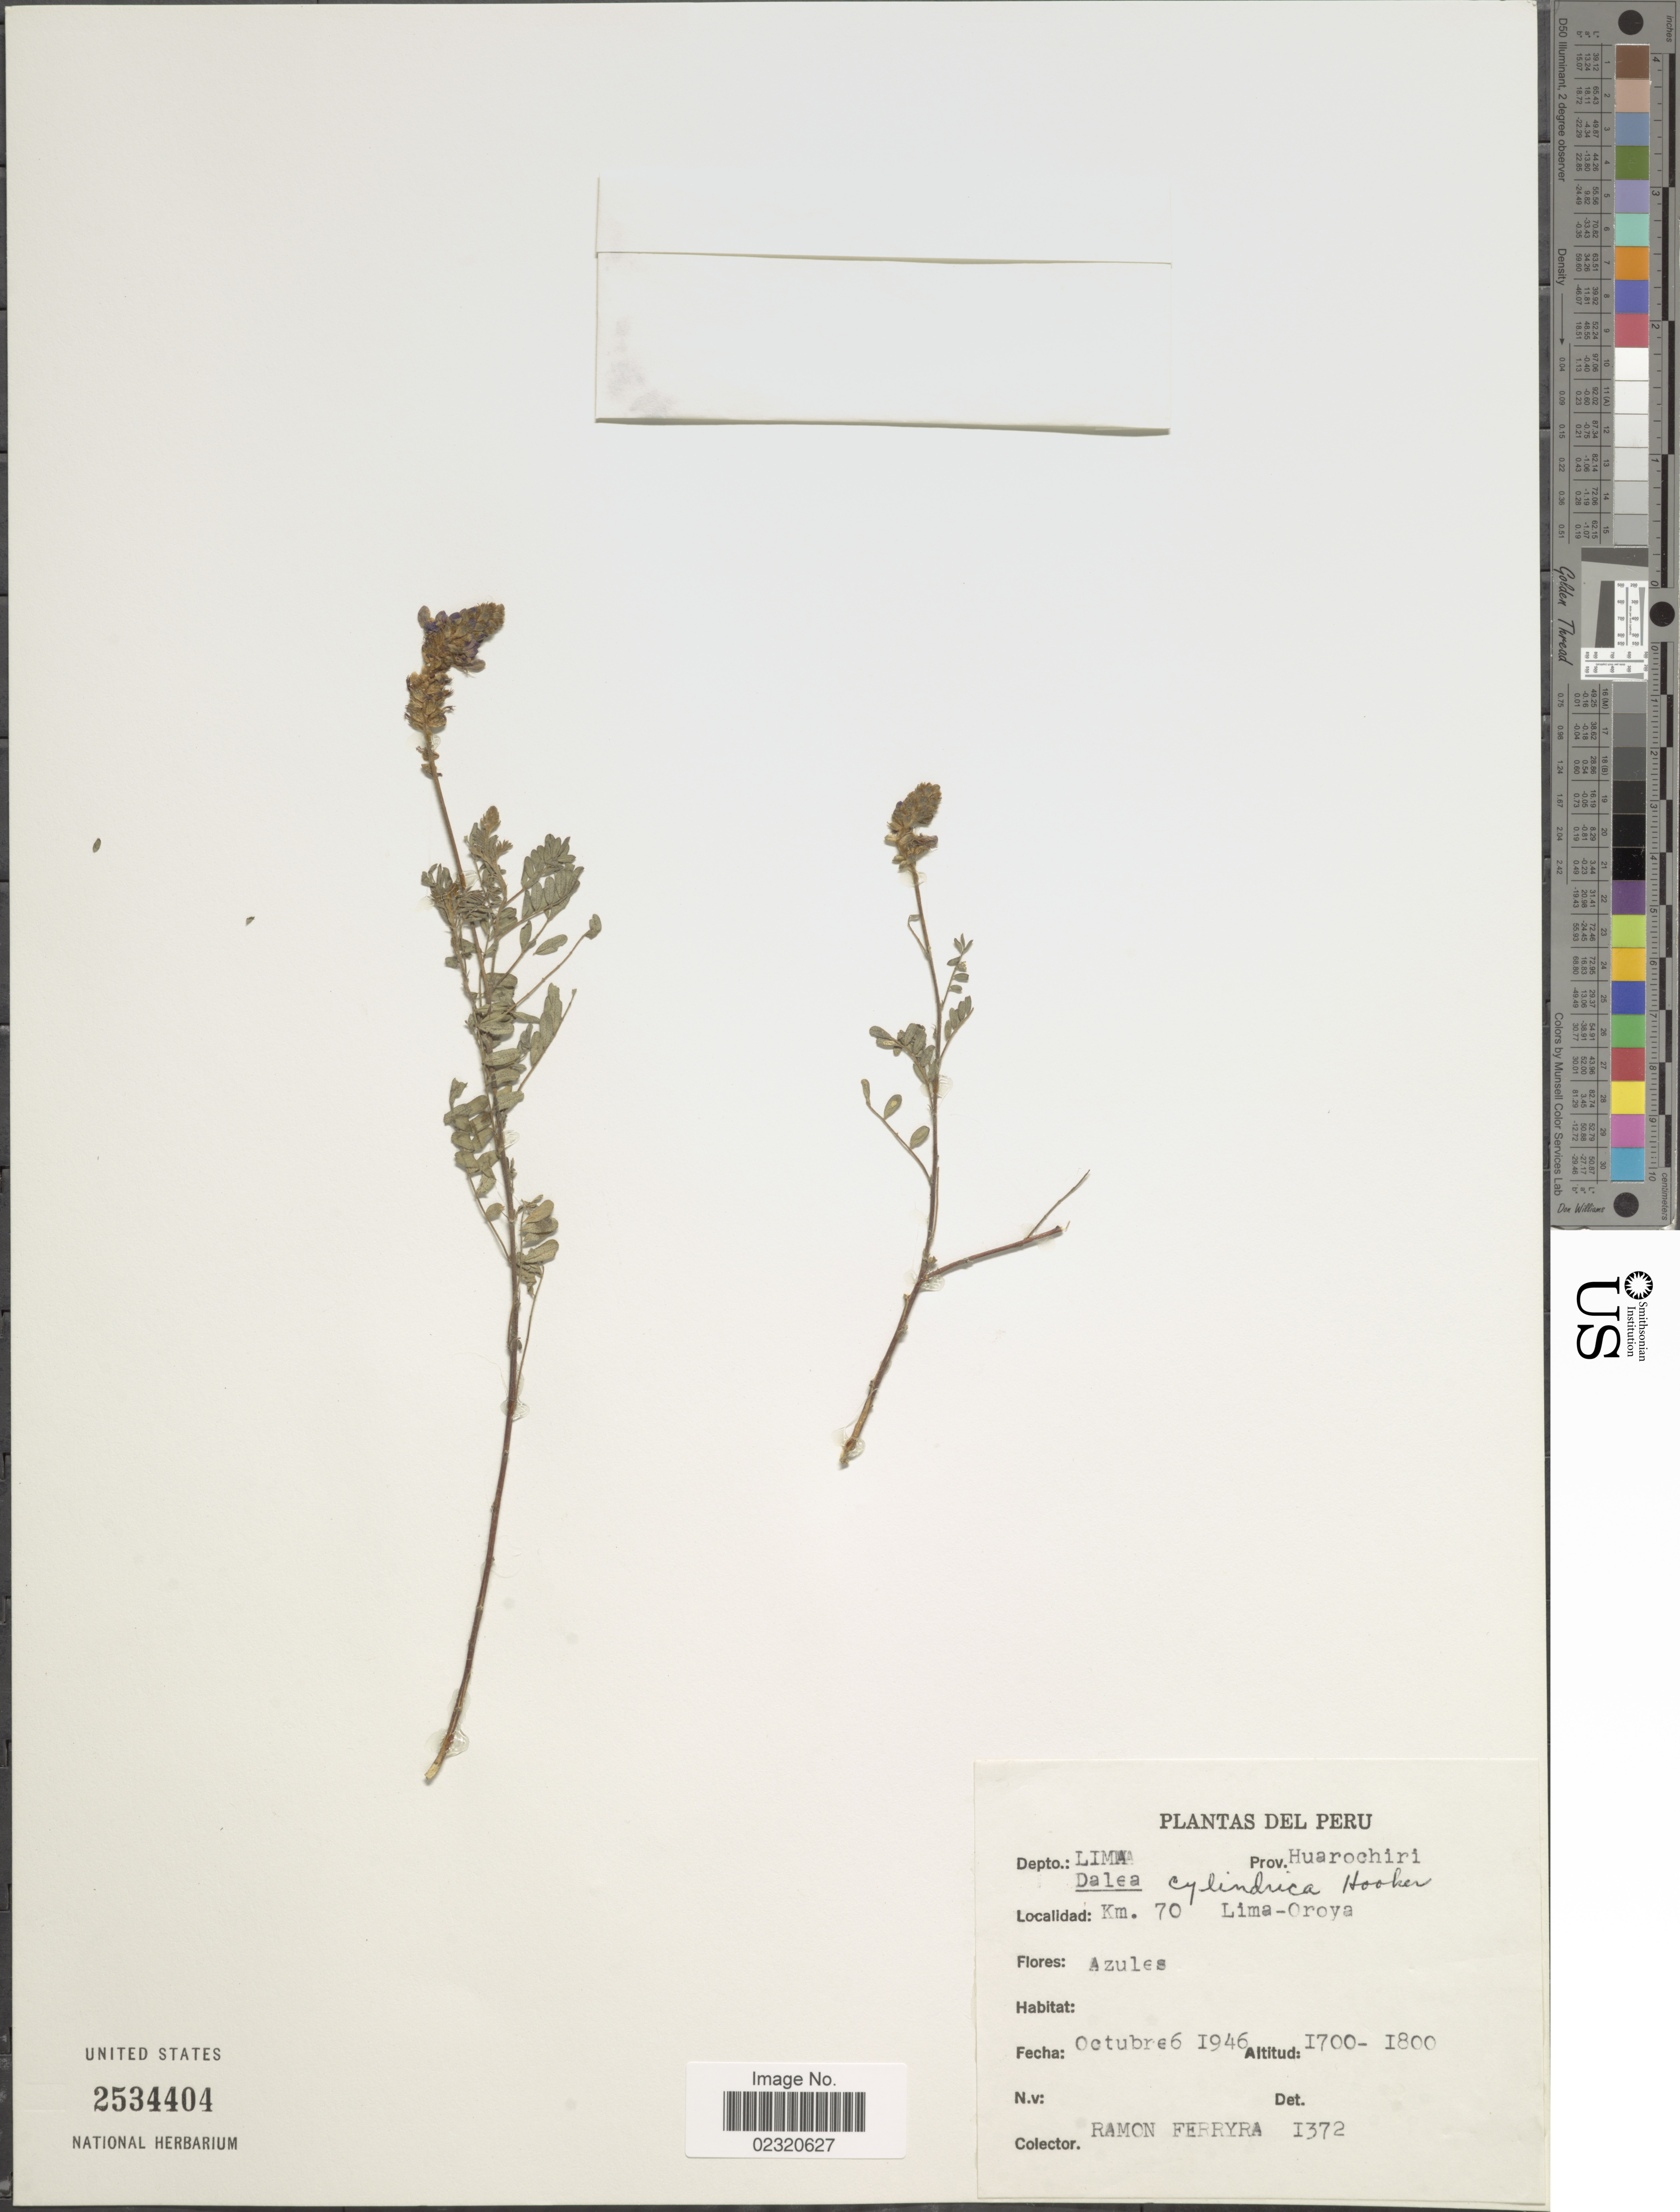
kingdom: Plantae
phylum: Tracheophyta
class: Magnoliopsida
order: Fabales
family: Fabaceae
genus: Dalea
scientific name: Dalea cylindrica var. cylindrica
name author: Hook.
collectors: R. A. Ferreyra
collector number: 1372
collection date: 1946-10-06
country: Peru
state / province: Lima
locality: Prov. Huarochiri, Km. 70 Lima-Oroya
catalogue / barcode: US 2534404